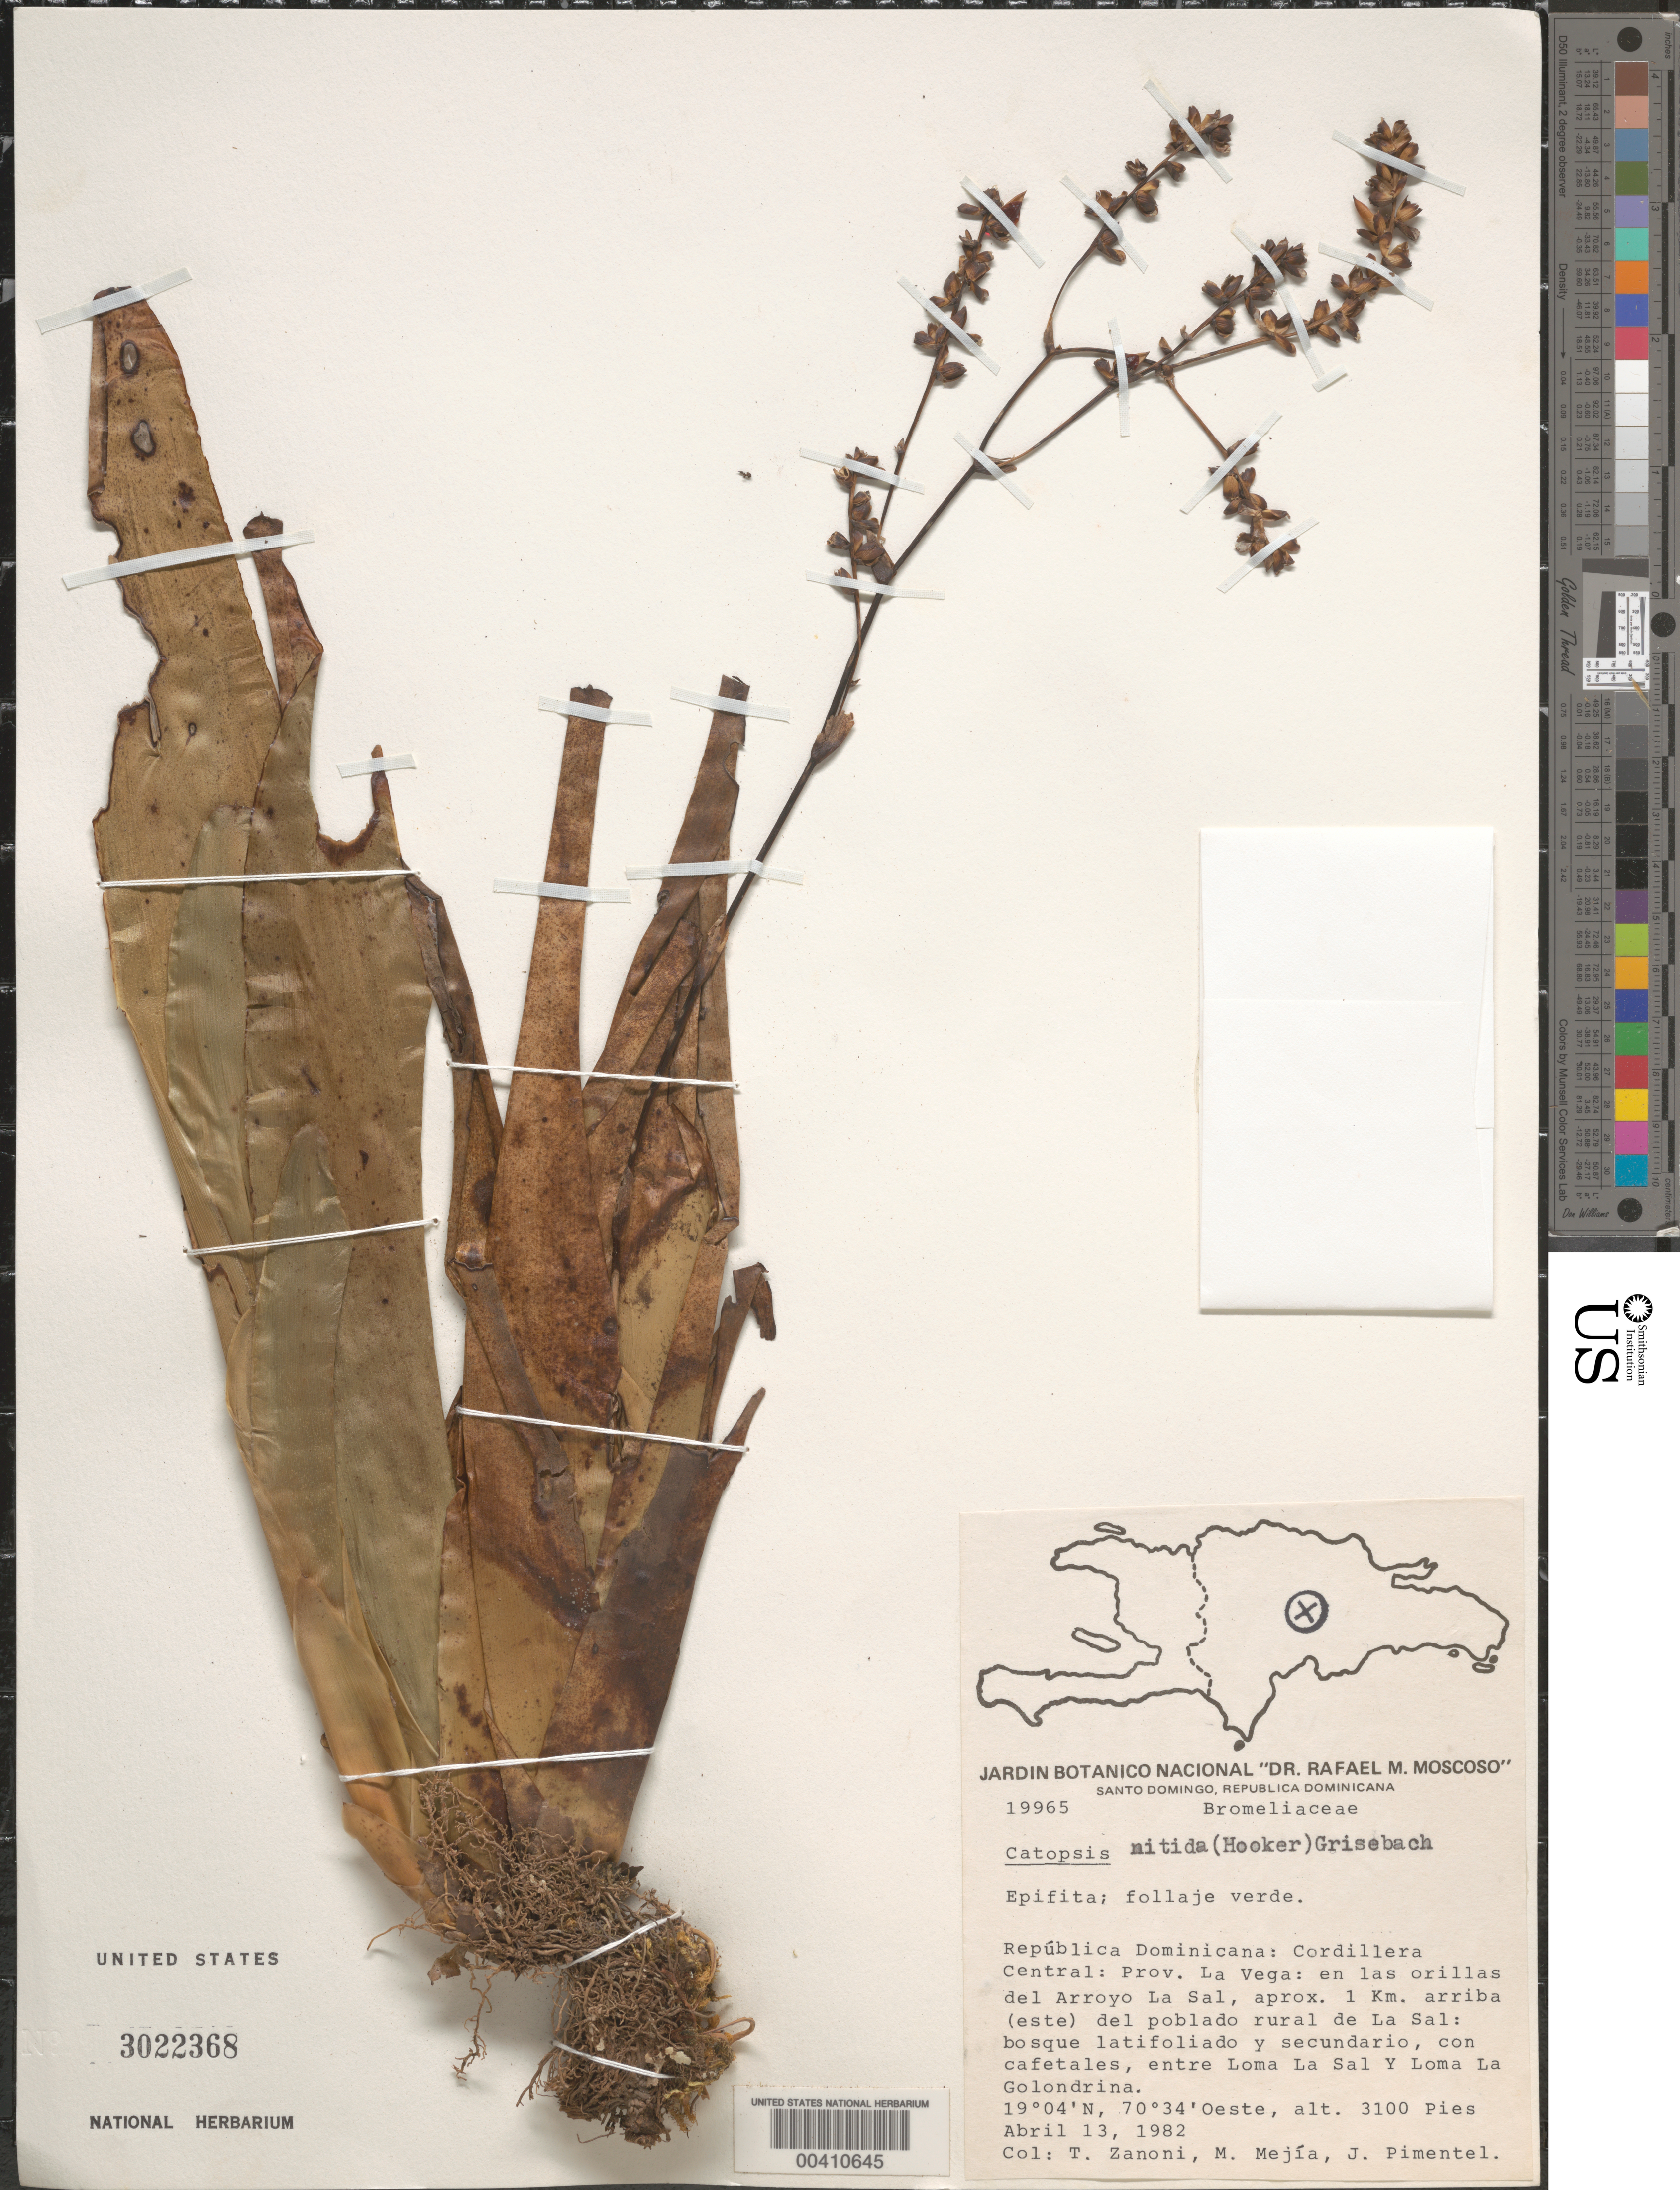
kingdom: Plantae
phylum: Tracheophyta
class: Liliopsida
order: Poales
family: Bromeliaceae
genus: Catopsis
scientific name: Catopsis nitida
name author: (Hook.) Griseb.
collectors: T. A. Zanoni, M. Mejia & J. Pimentel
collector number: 19965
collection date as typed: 13 Apr 1982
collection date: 1982-04-13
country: Dominican Republic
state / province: La Vega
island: Hispaniola Island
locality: Cordillera central, en las orillas del arroyo la sal, ca. 1 km arriba del poblado rural de la sal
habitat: Bosque latifoliado y secundaria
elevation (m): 945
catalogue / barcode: US 3022368